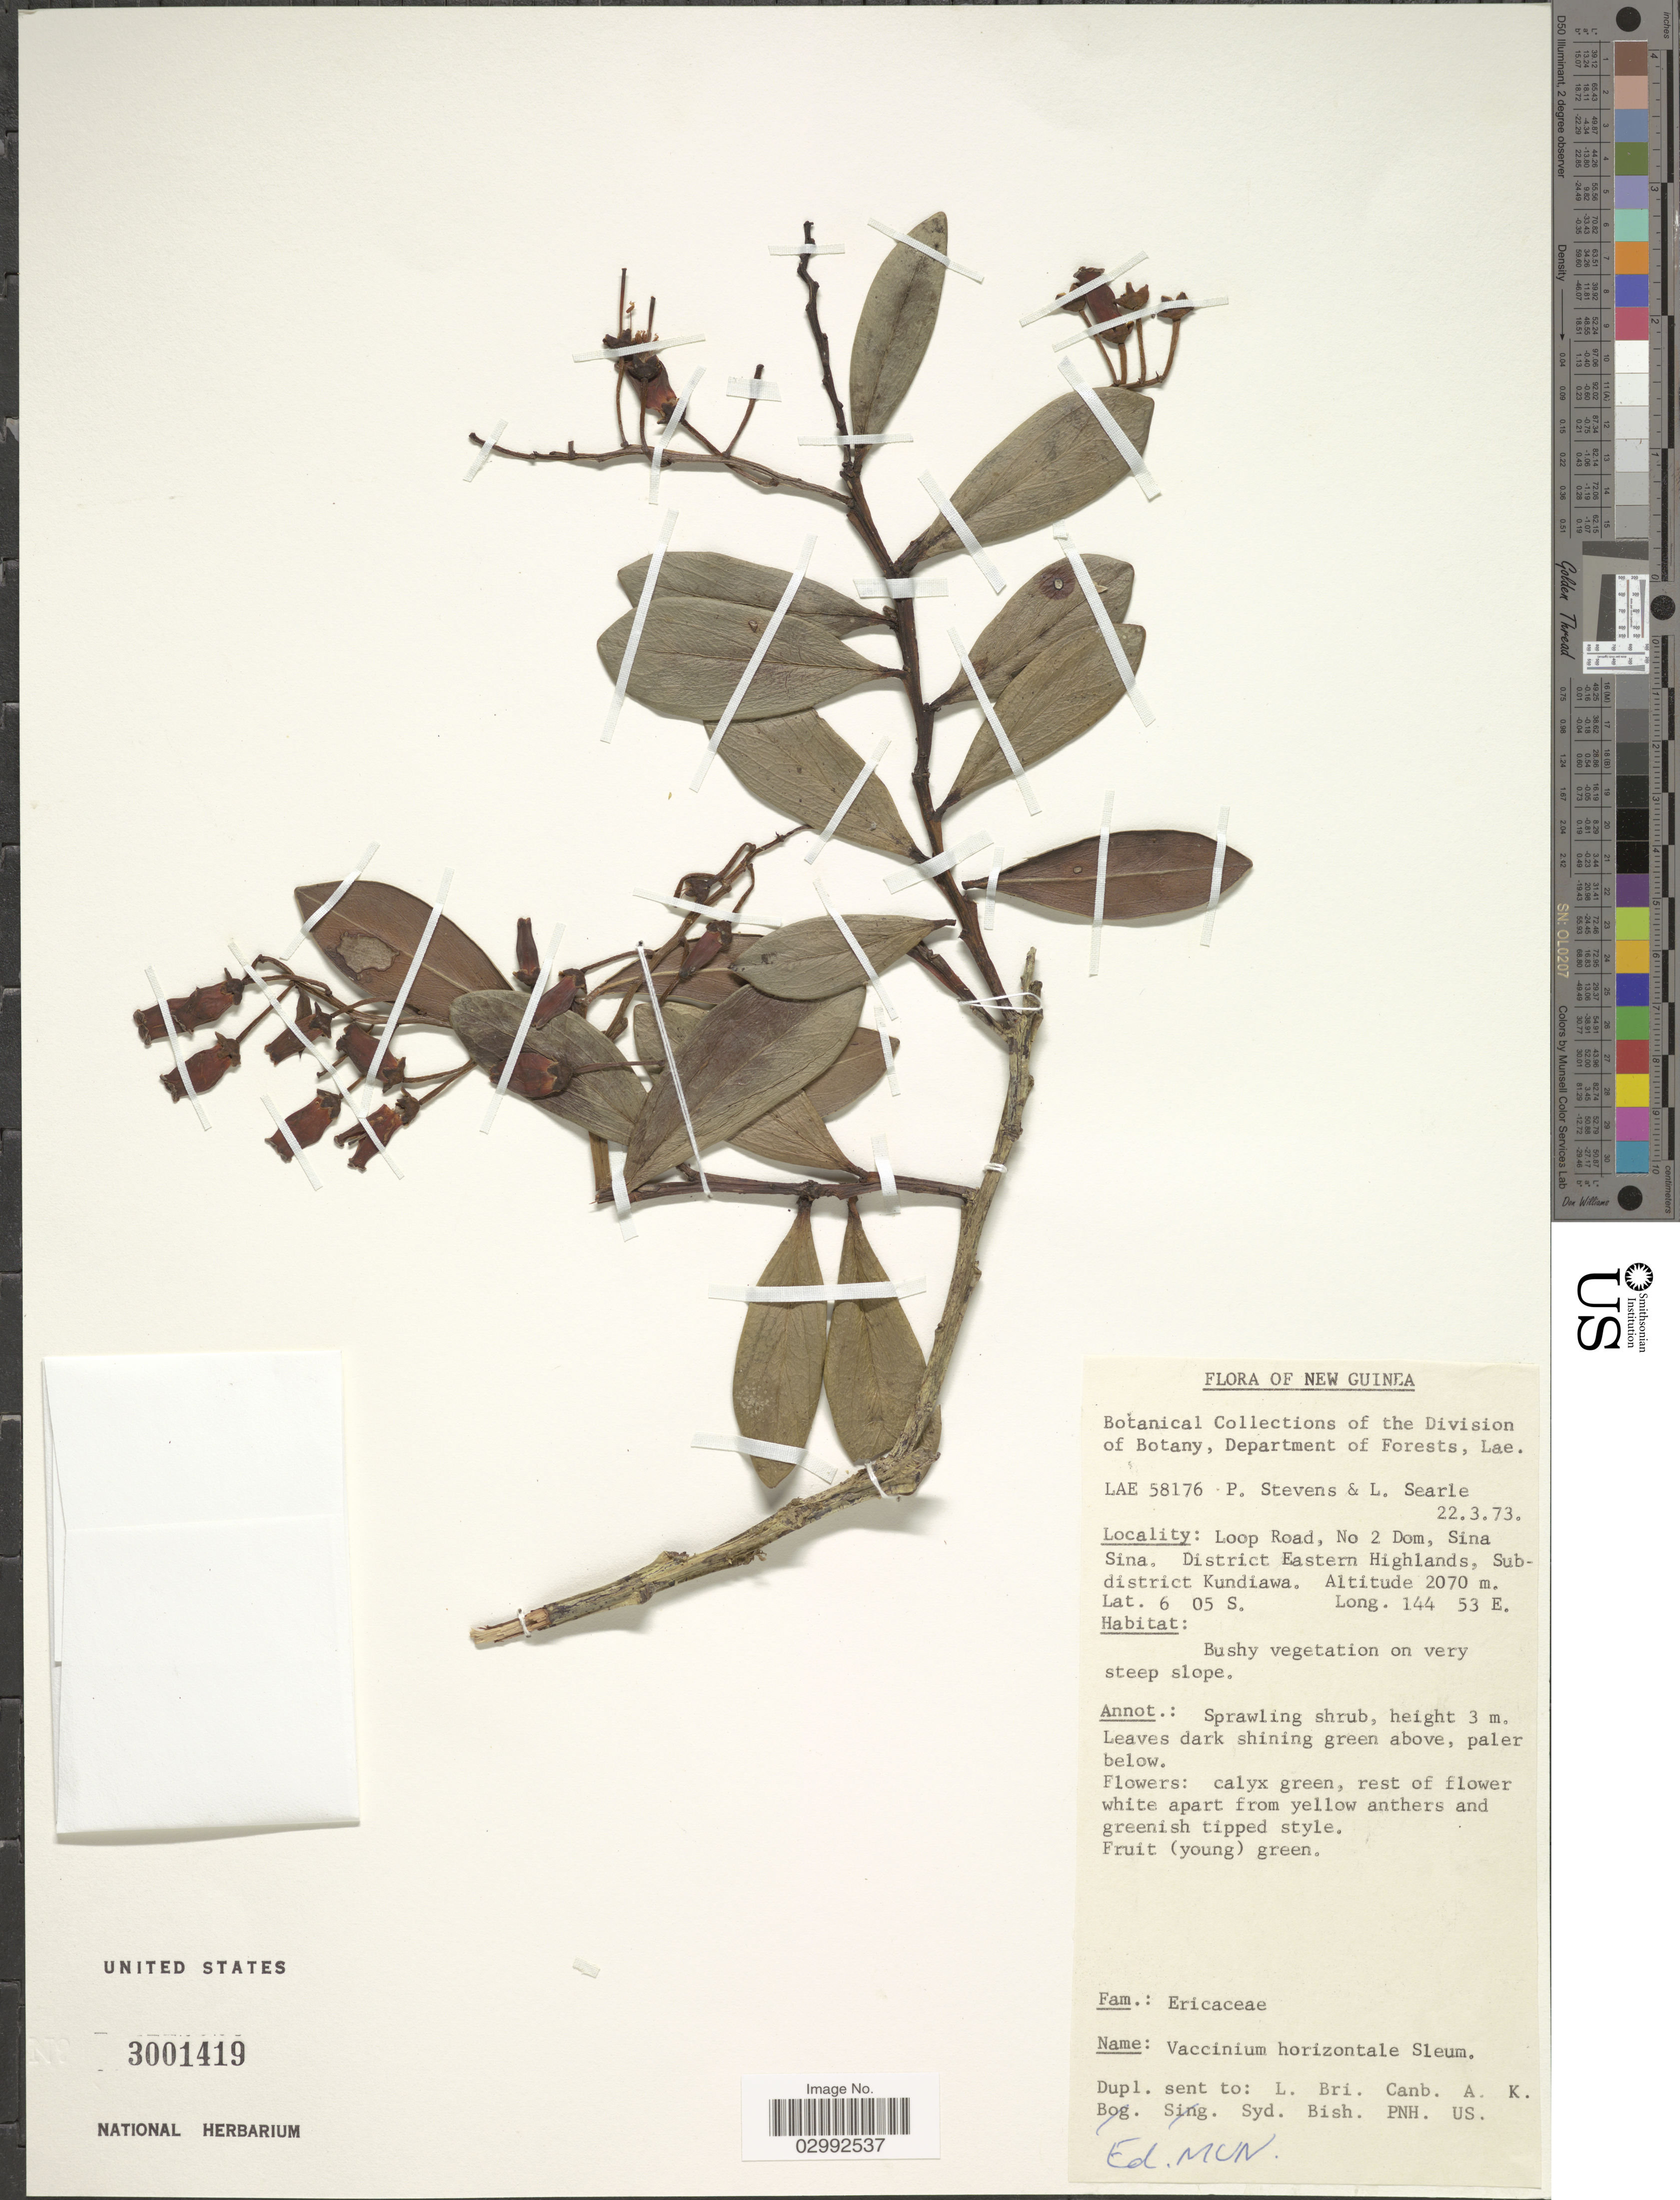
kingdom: Plantae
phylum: Tracheophyta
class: Magnoliopsida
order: Ericales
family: Ericaceae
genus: Vaccinium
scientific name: Vaccinium horizontale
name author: Sleumer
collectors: P. F. Stevens & L. Searle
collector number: LAE 58176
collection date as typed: Transcribed d/m/y: 22/3/73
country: Papua New Guinea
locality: New Guinea, Loop Road, No 2 Dom, Sina Sina, District Eastern Highlands, Subdistrict Kundiawa.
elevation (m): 2070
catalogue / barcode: US 3001419